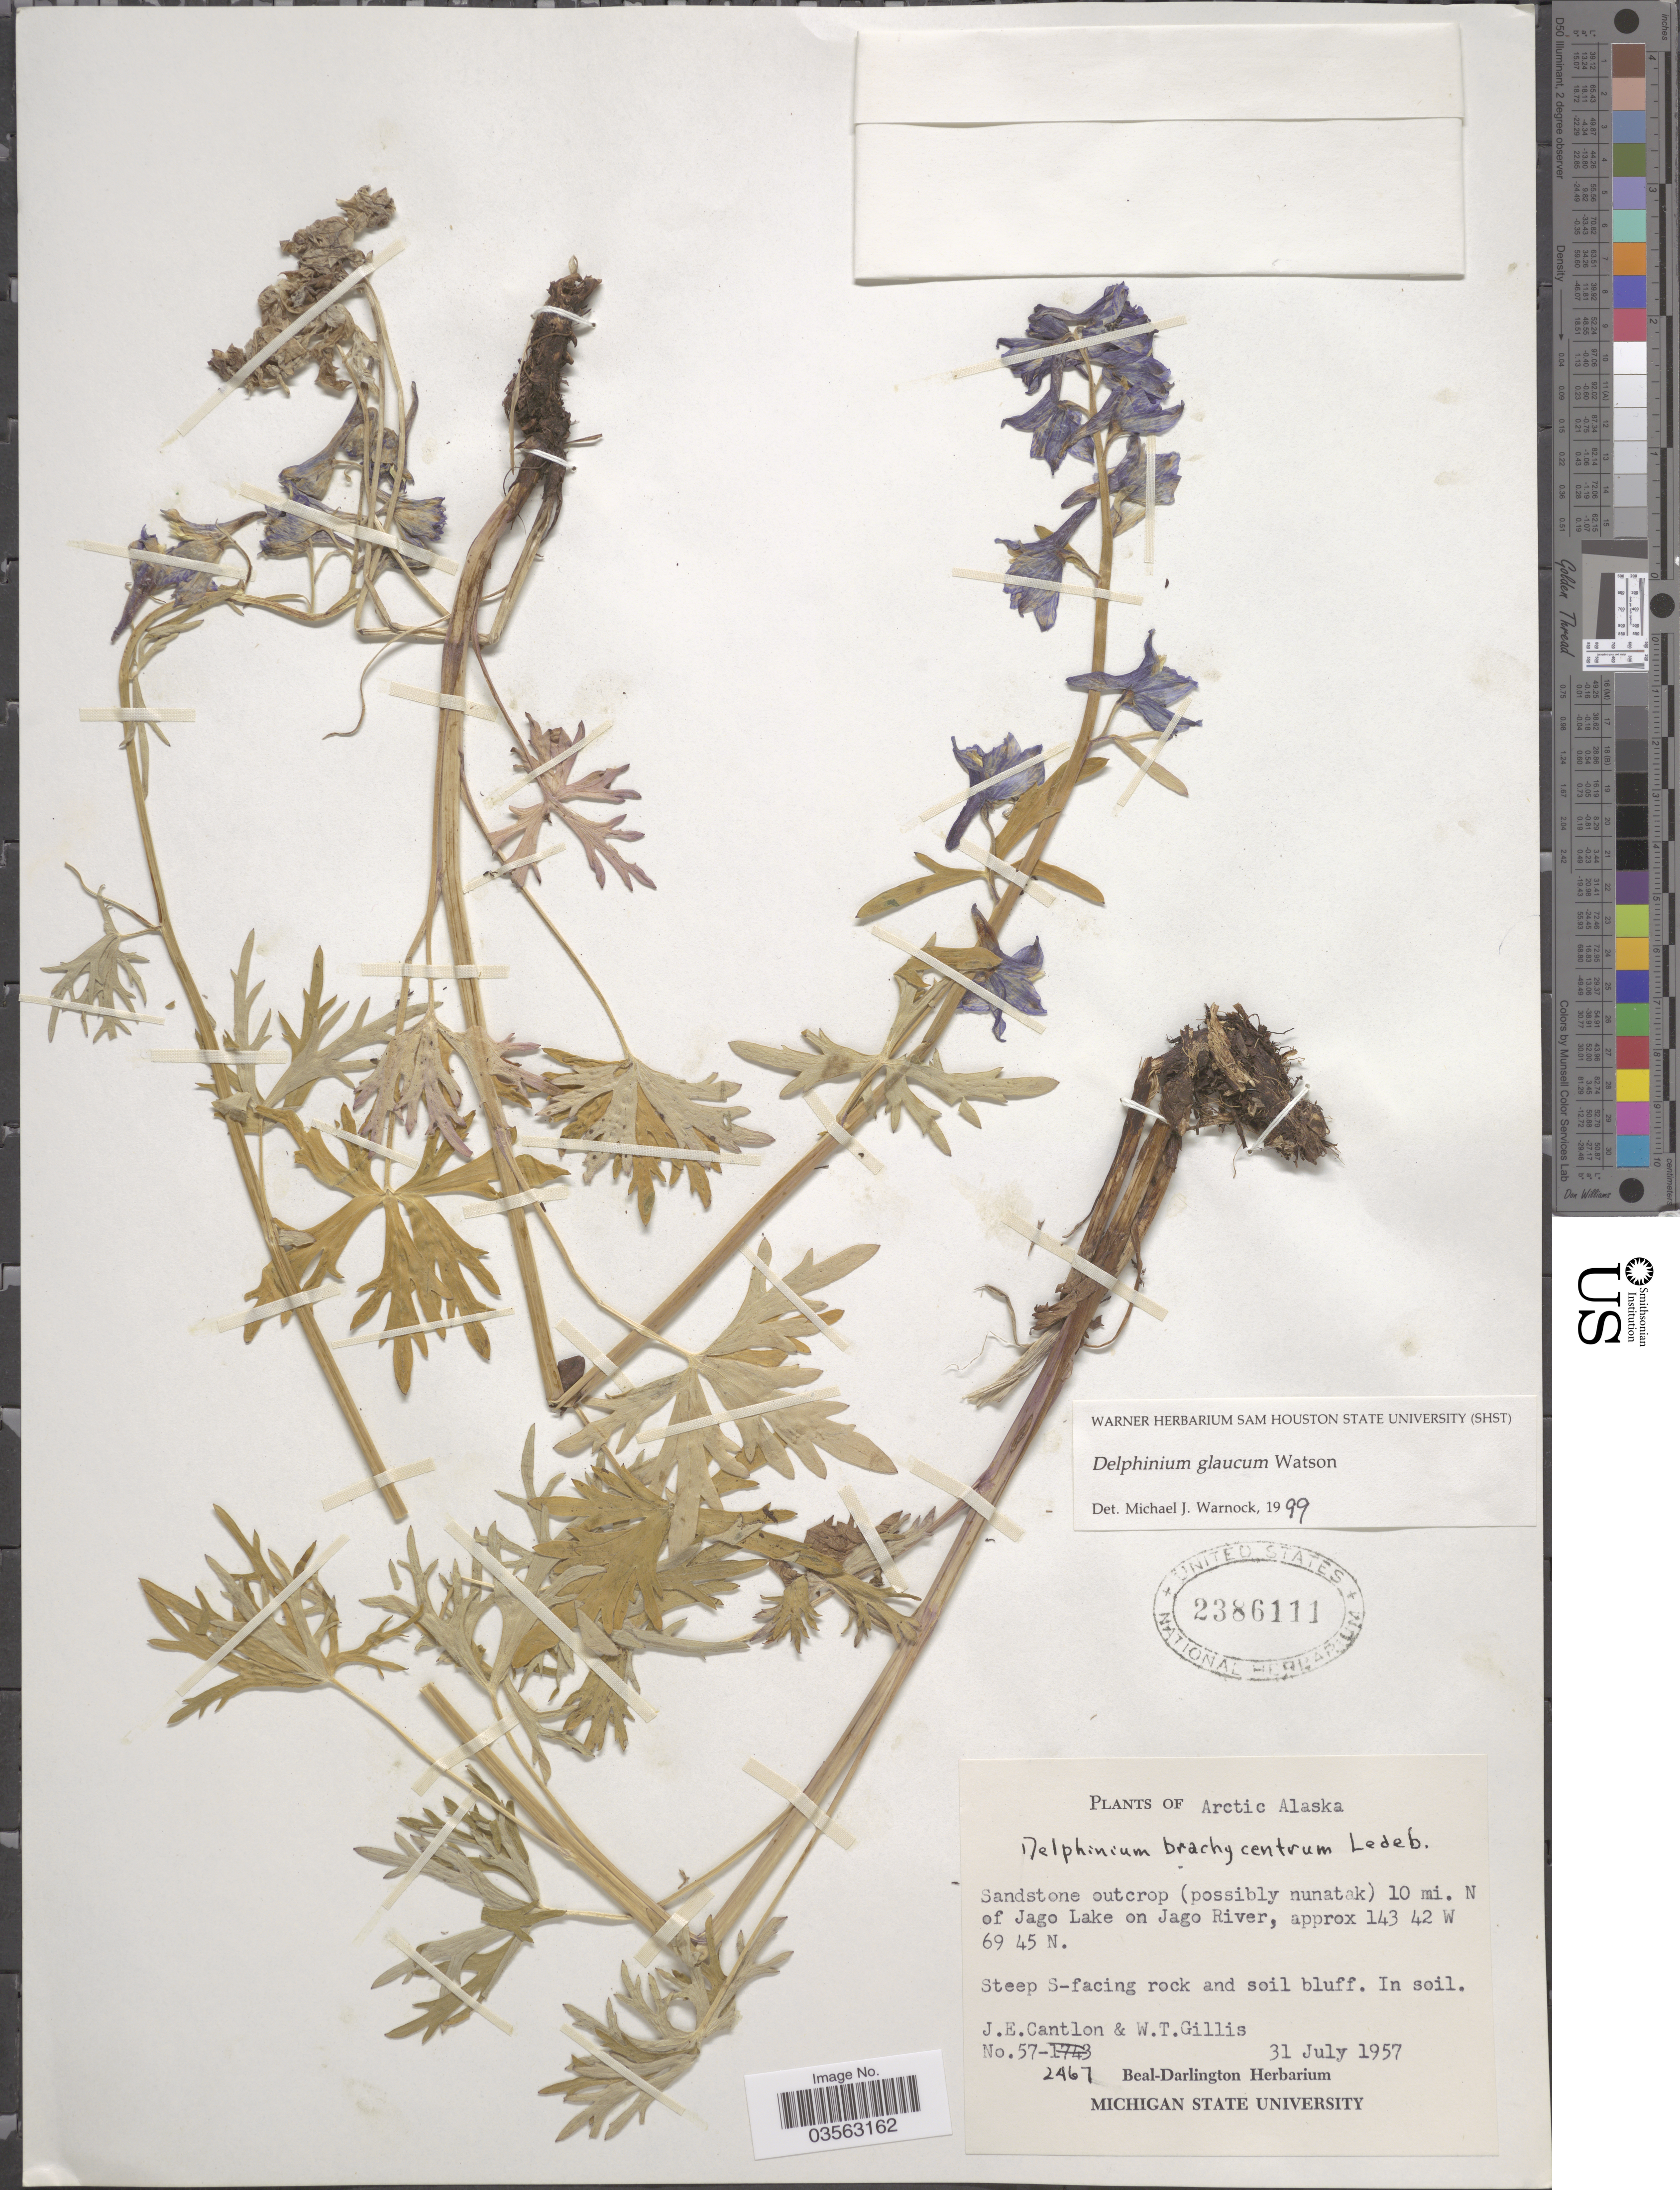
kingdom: Plantae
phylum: Tracheophyta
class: Magnoliopsida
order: Ranunculales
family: Ranunculaceae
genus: Delphinium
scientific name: Delphinium glaucum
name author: S. Watson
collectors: J. Cantlon & W. T. Gillis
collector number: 57-2467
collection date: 1957-07-31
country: United States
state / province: Alaska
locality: Arctic Alaska. Sandstone outcrop (possibly nunatak) 10 mi. N of Jago Lake on Jago River.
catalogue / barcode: US 2386111